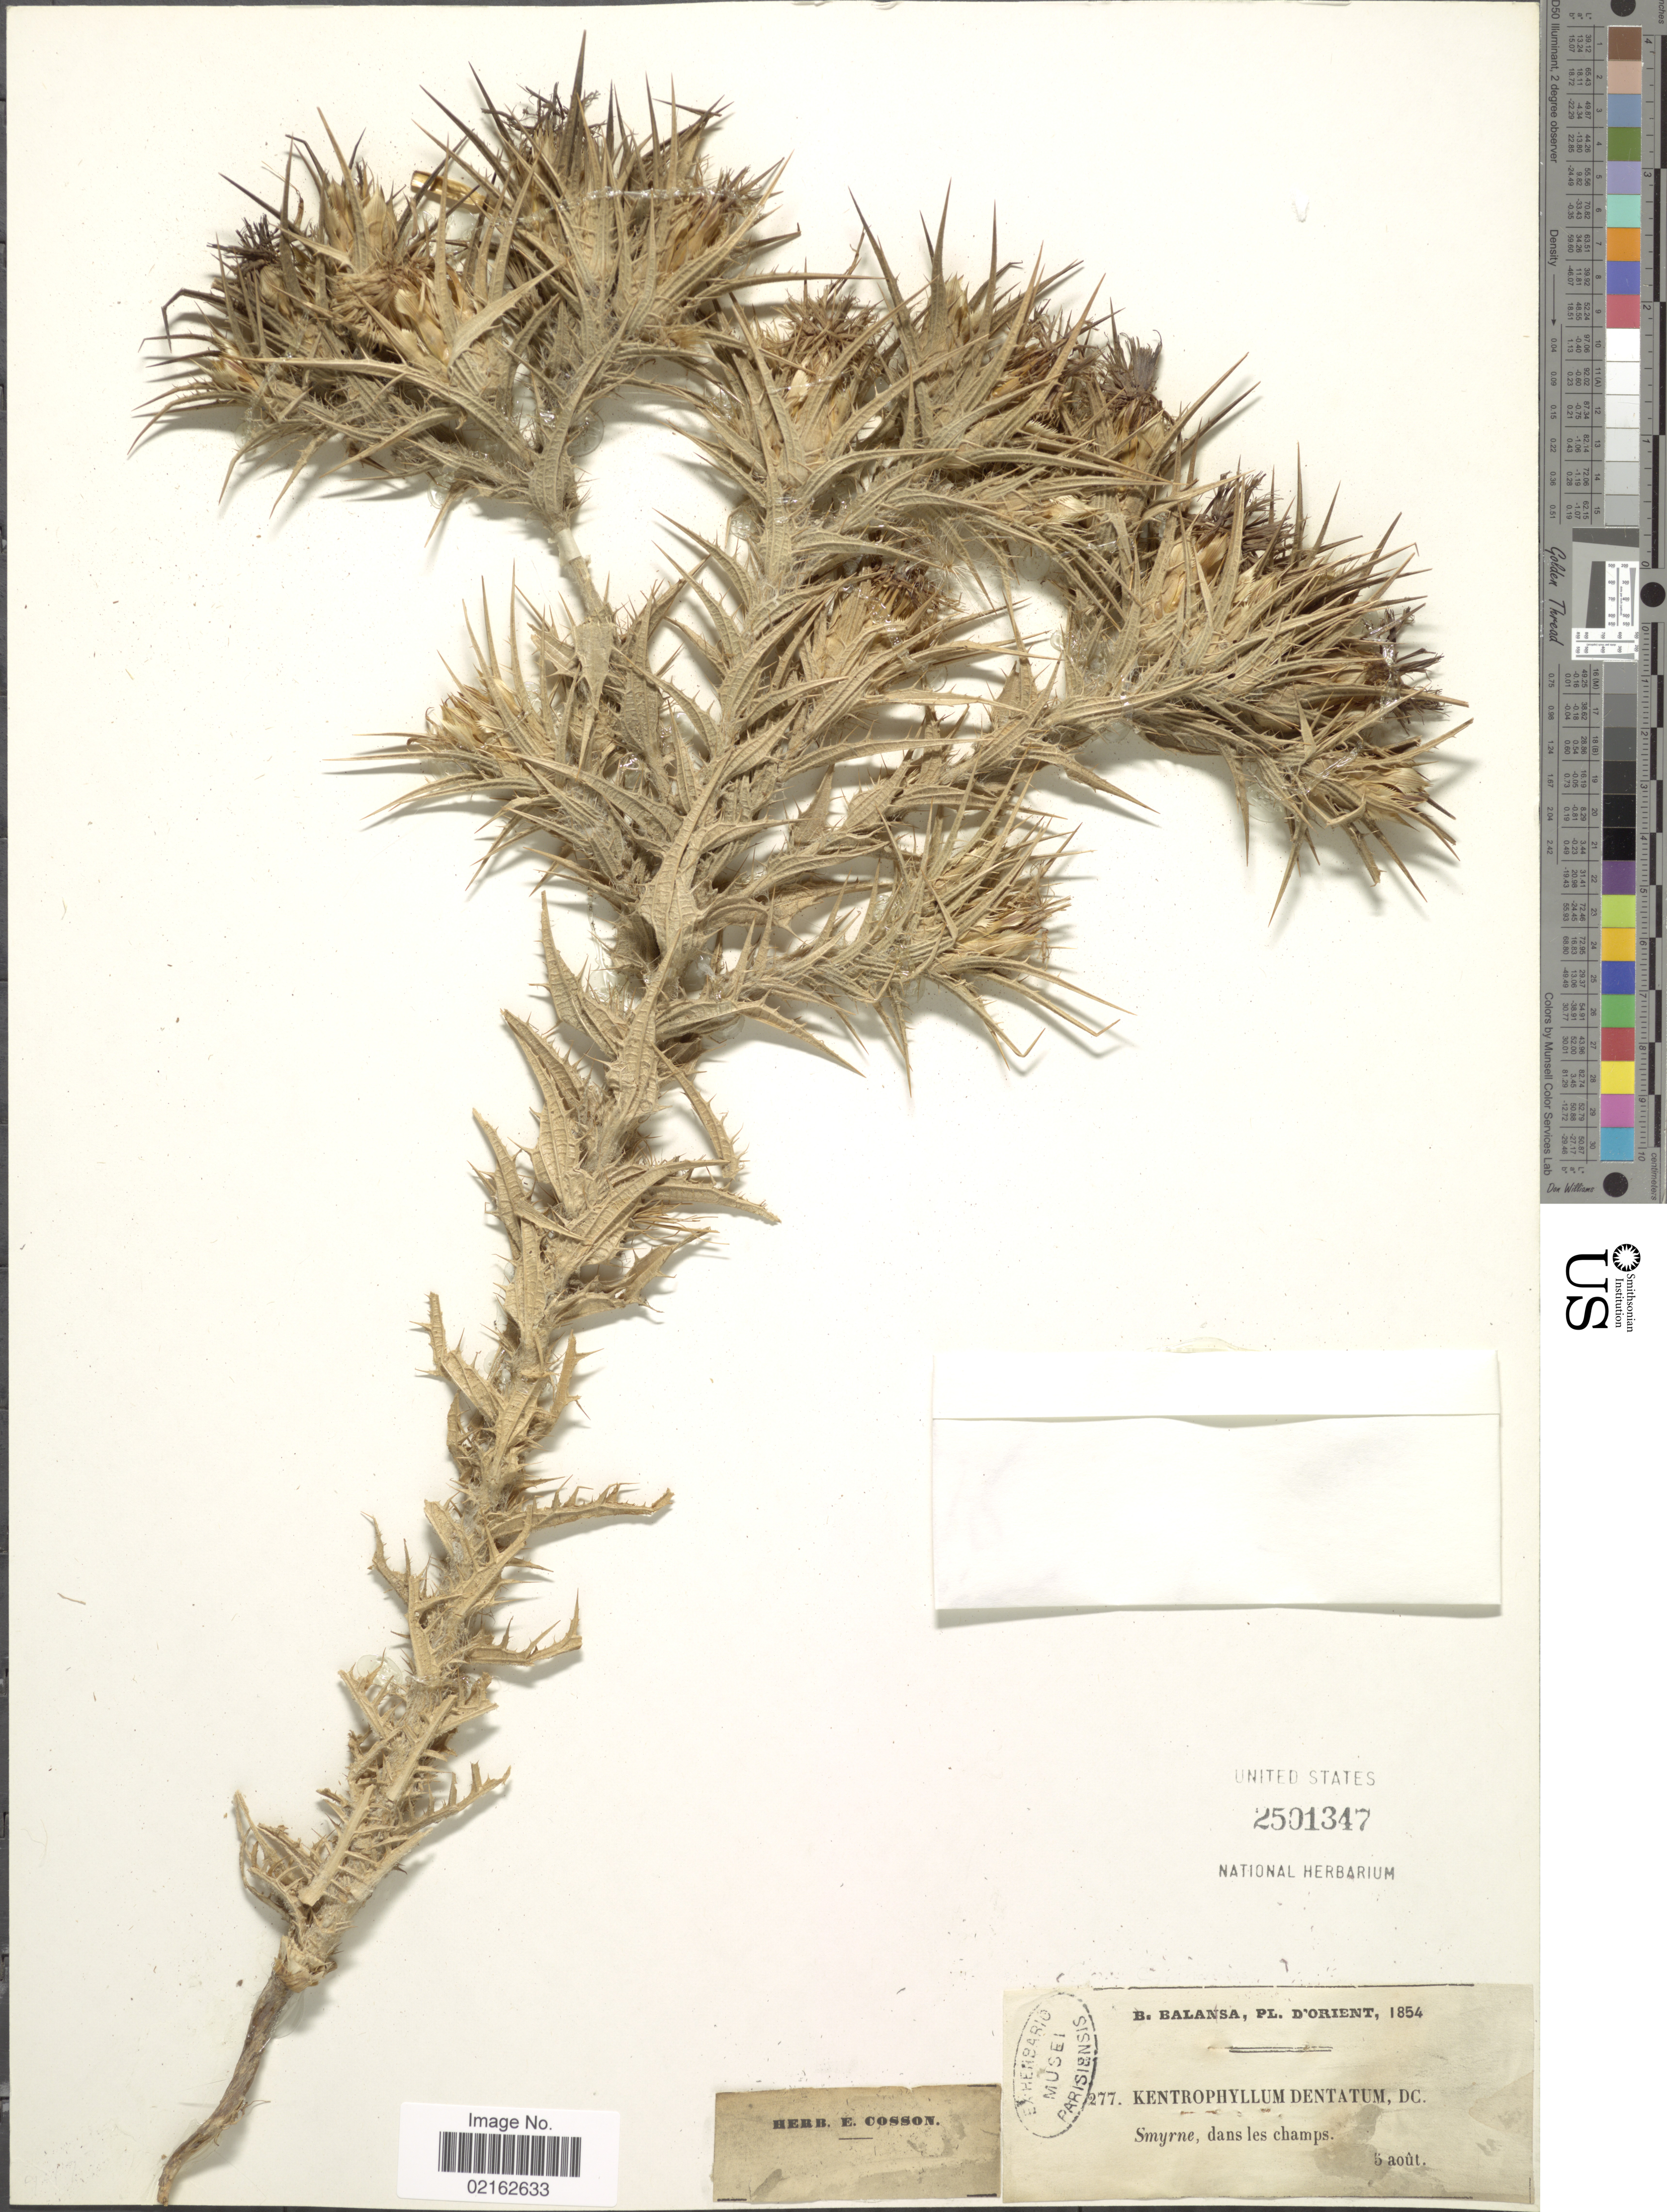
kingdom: Plantae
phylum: Tracheophyta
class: Magnoliopsida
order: Asterales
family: Asteraceae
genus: Carthamus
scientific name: Carthamus dentatus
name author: Vahl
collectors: B. Balansa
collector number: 277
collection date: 1854-08-05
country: Turkey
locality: Orient, Smyrne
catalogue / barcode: US 2501347